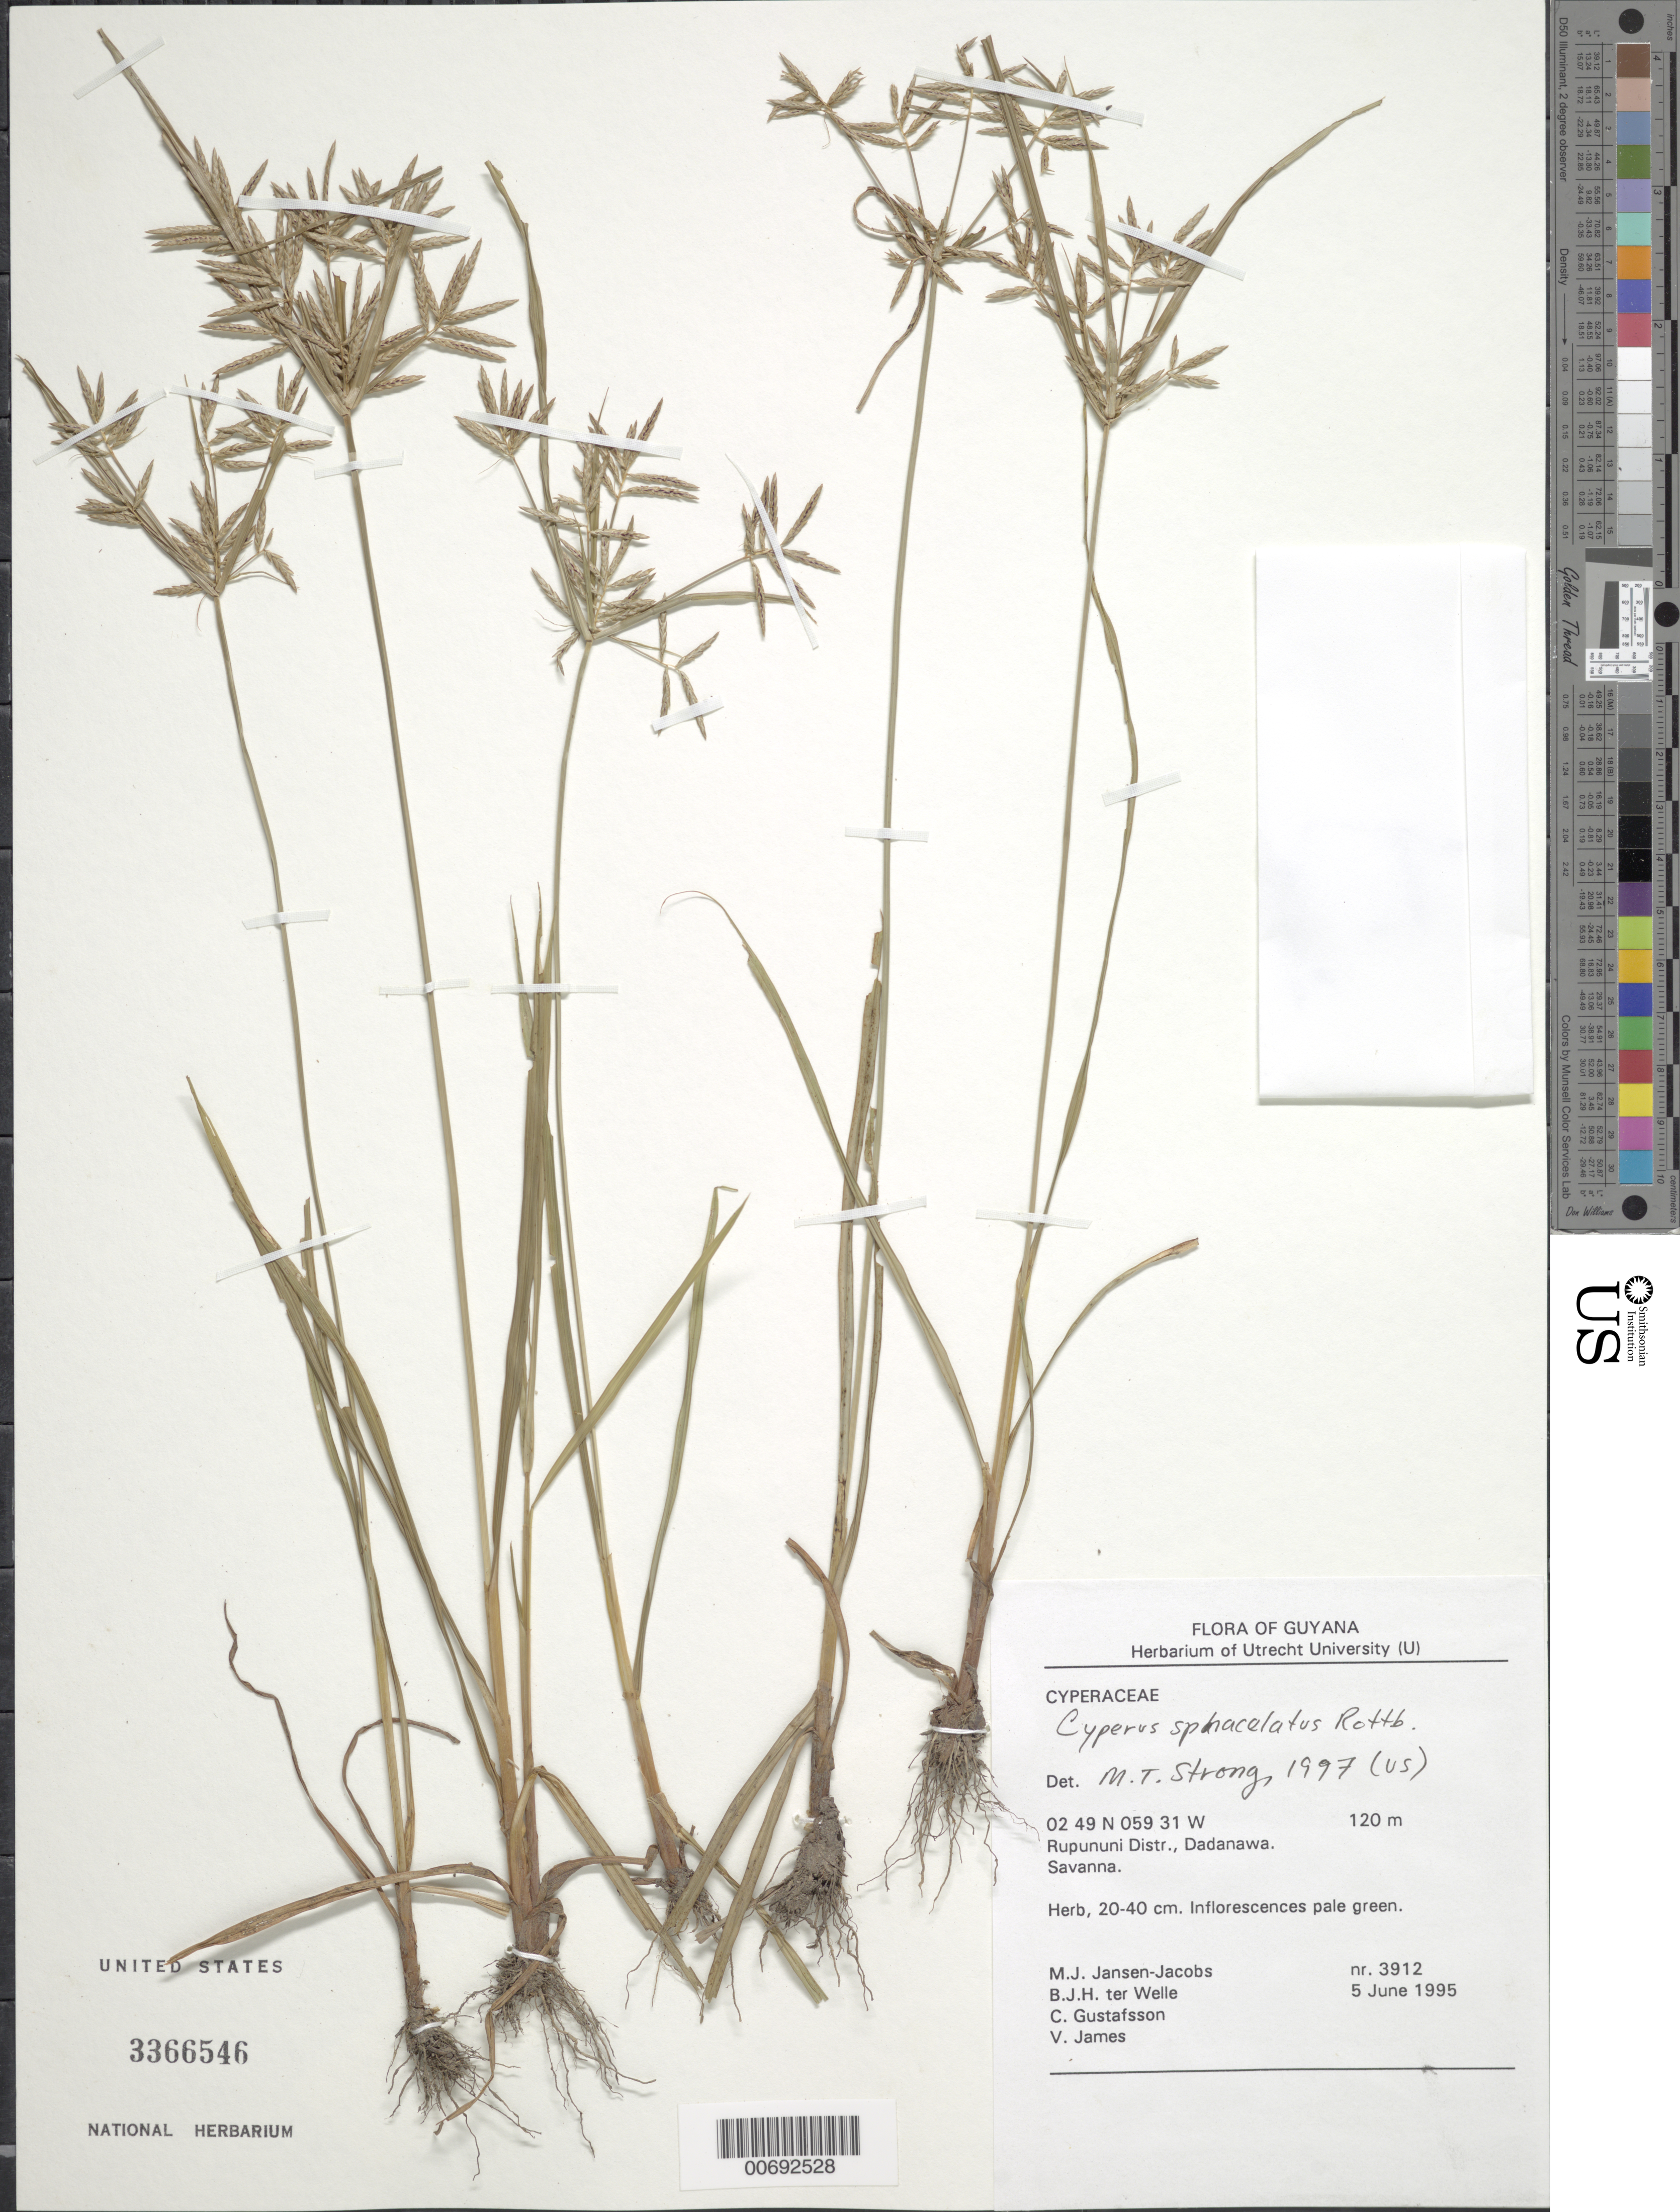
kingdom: Plantae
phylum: Tracheophyta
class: Liliopsida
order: Poales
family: Cyperaceae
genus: Cyperus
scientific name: Cyperus sphacelatus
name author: Rottb.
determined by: Strong, M. T., (US), Smithsonian Institution - National Museum of Natural History (UNITED STATES)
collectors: M. J. Jansen-Jacobs, B. Welle, C. G. Gustafsson & V. James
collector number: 3912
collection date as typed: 5-Jun-95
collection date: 1995-06-05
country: Guyana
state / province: U. Takutu-U. Essequibo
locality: Dadanawa, Rupununi River, Rupununi District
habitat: Savanna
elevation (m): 120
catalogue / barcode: US 3366546